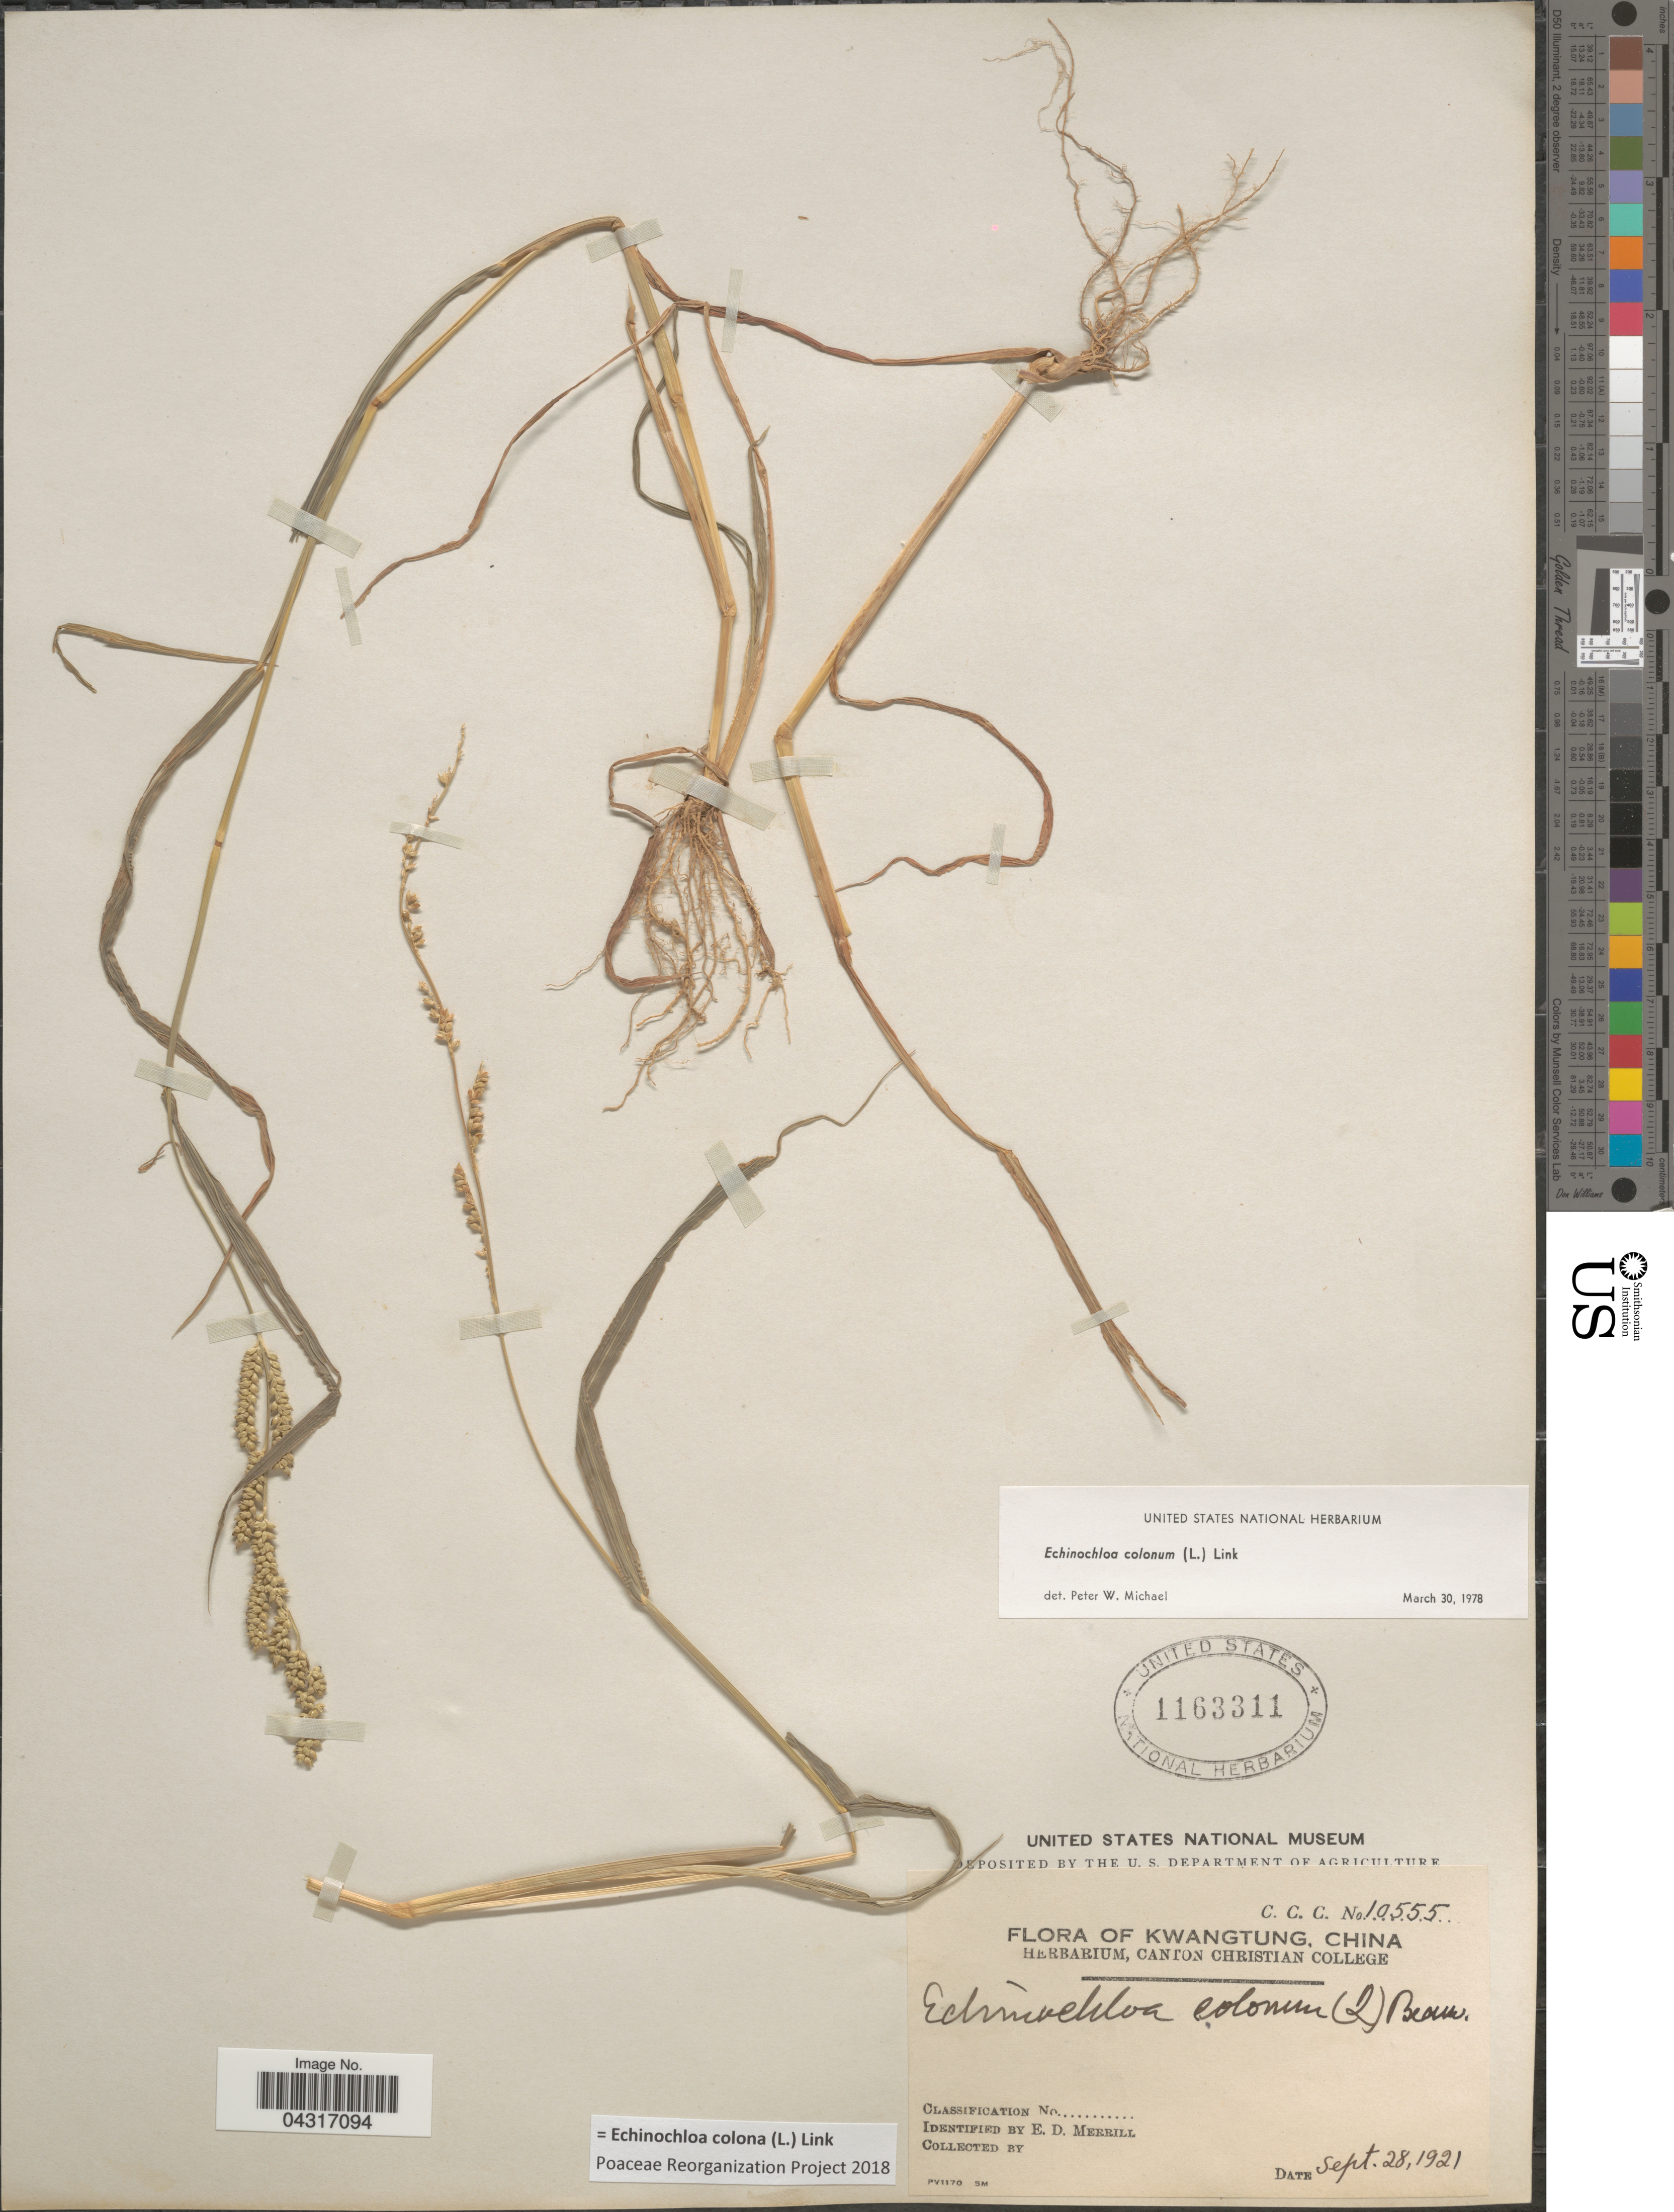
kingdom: Plantae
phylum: Tracheophyta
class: Liliopsida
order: Poales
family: Poaceae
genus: Echinochloa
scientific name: Echinochloa colona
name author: (L.) Link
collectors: E. D. Merrill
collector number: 10555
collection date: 1921-09-28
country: China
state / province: Guangdong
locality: Kwangtung.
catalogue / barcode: US 1163311